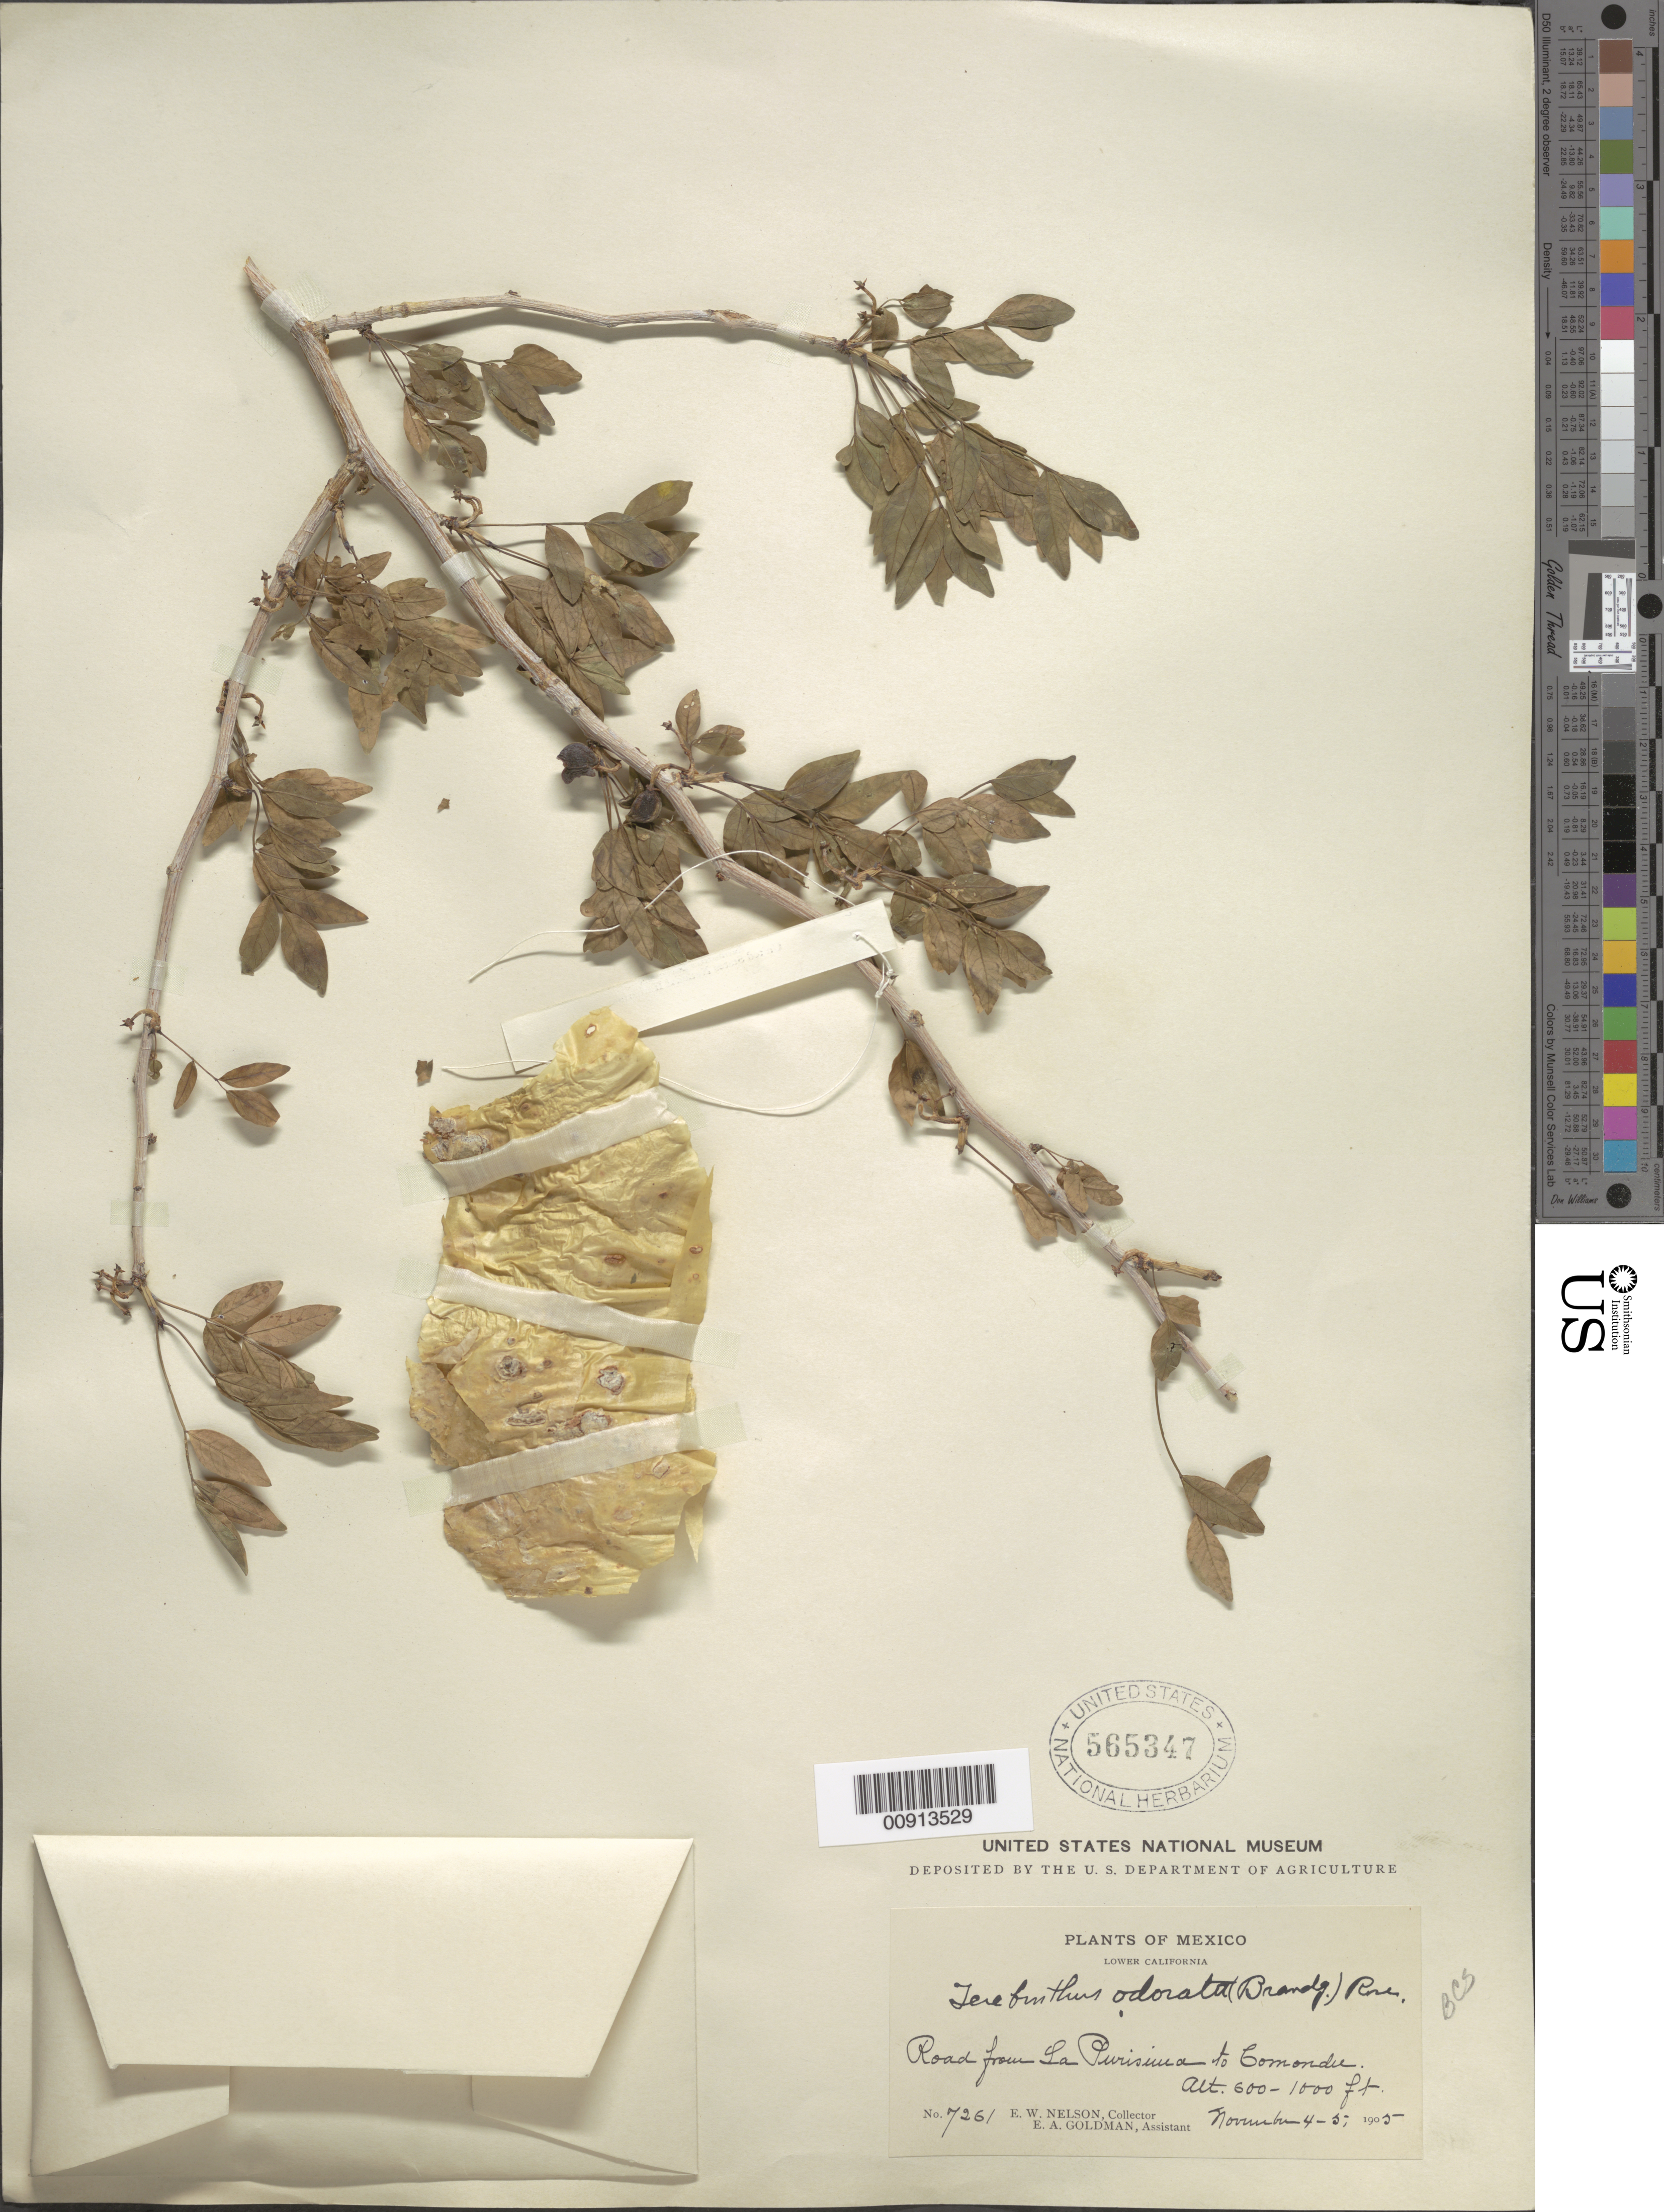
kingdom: Plantae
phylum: Tracheophyta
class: Magnoliopsida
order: Sapindales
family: Burseraceae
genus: Bursera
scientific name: Bursera fagaroides var. elongata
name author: (Kunth) Engl.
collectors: E. W. Nelson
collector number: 7261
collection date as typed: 04 Nov 1905 to 05 Nov 1905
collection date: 1905-11-04/1905-11-05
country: Mexico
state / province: Baja California Sur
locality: Road from La Purísima to Comondú, Lower California.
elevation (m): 183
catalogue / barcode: US 565347